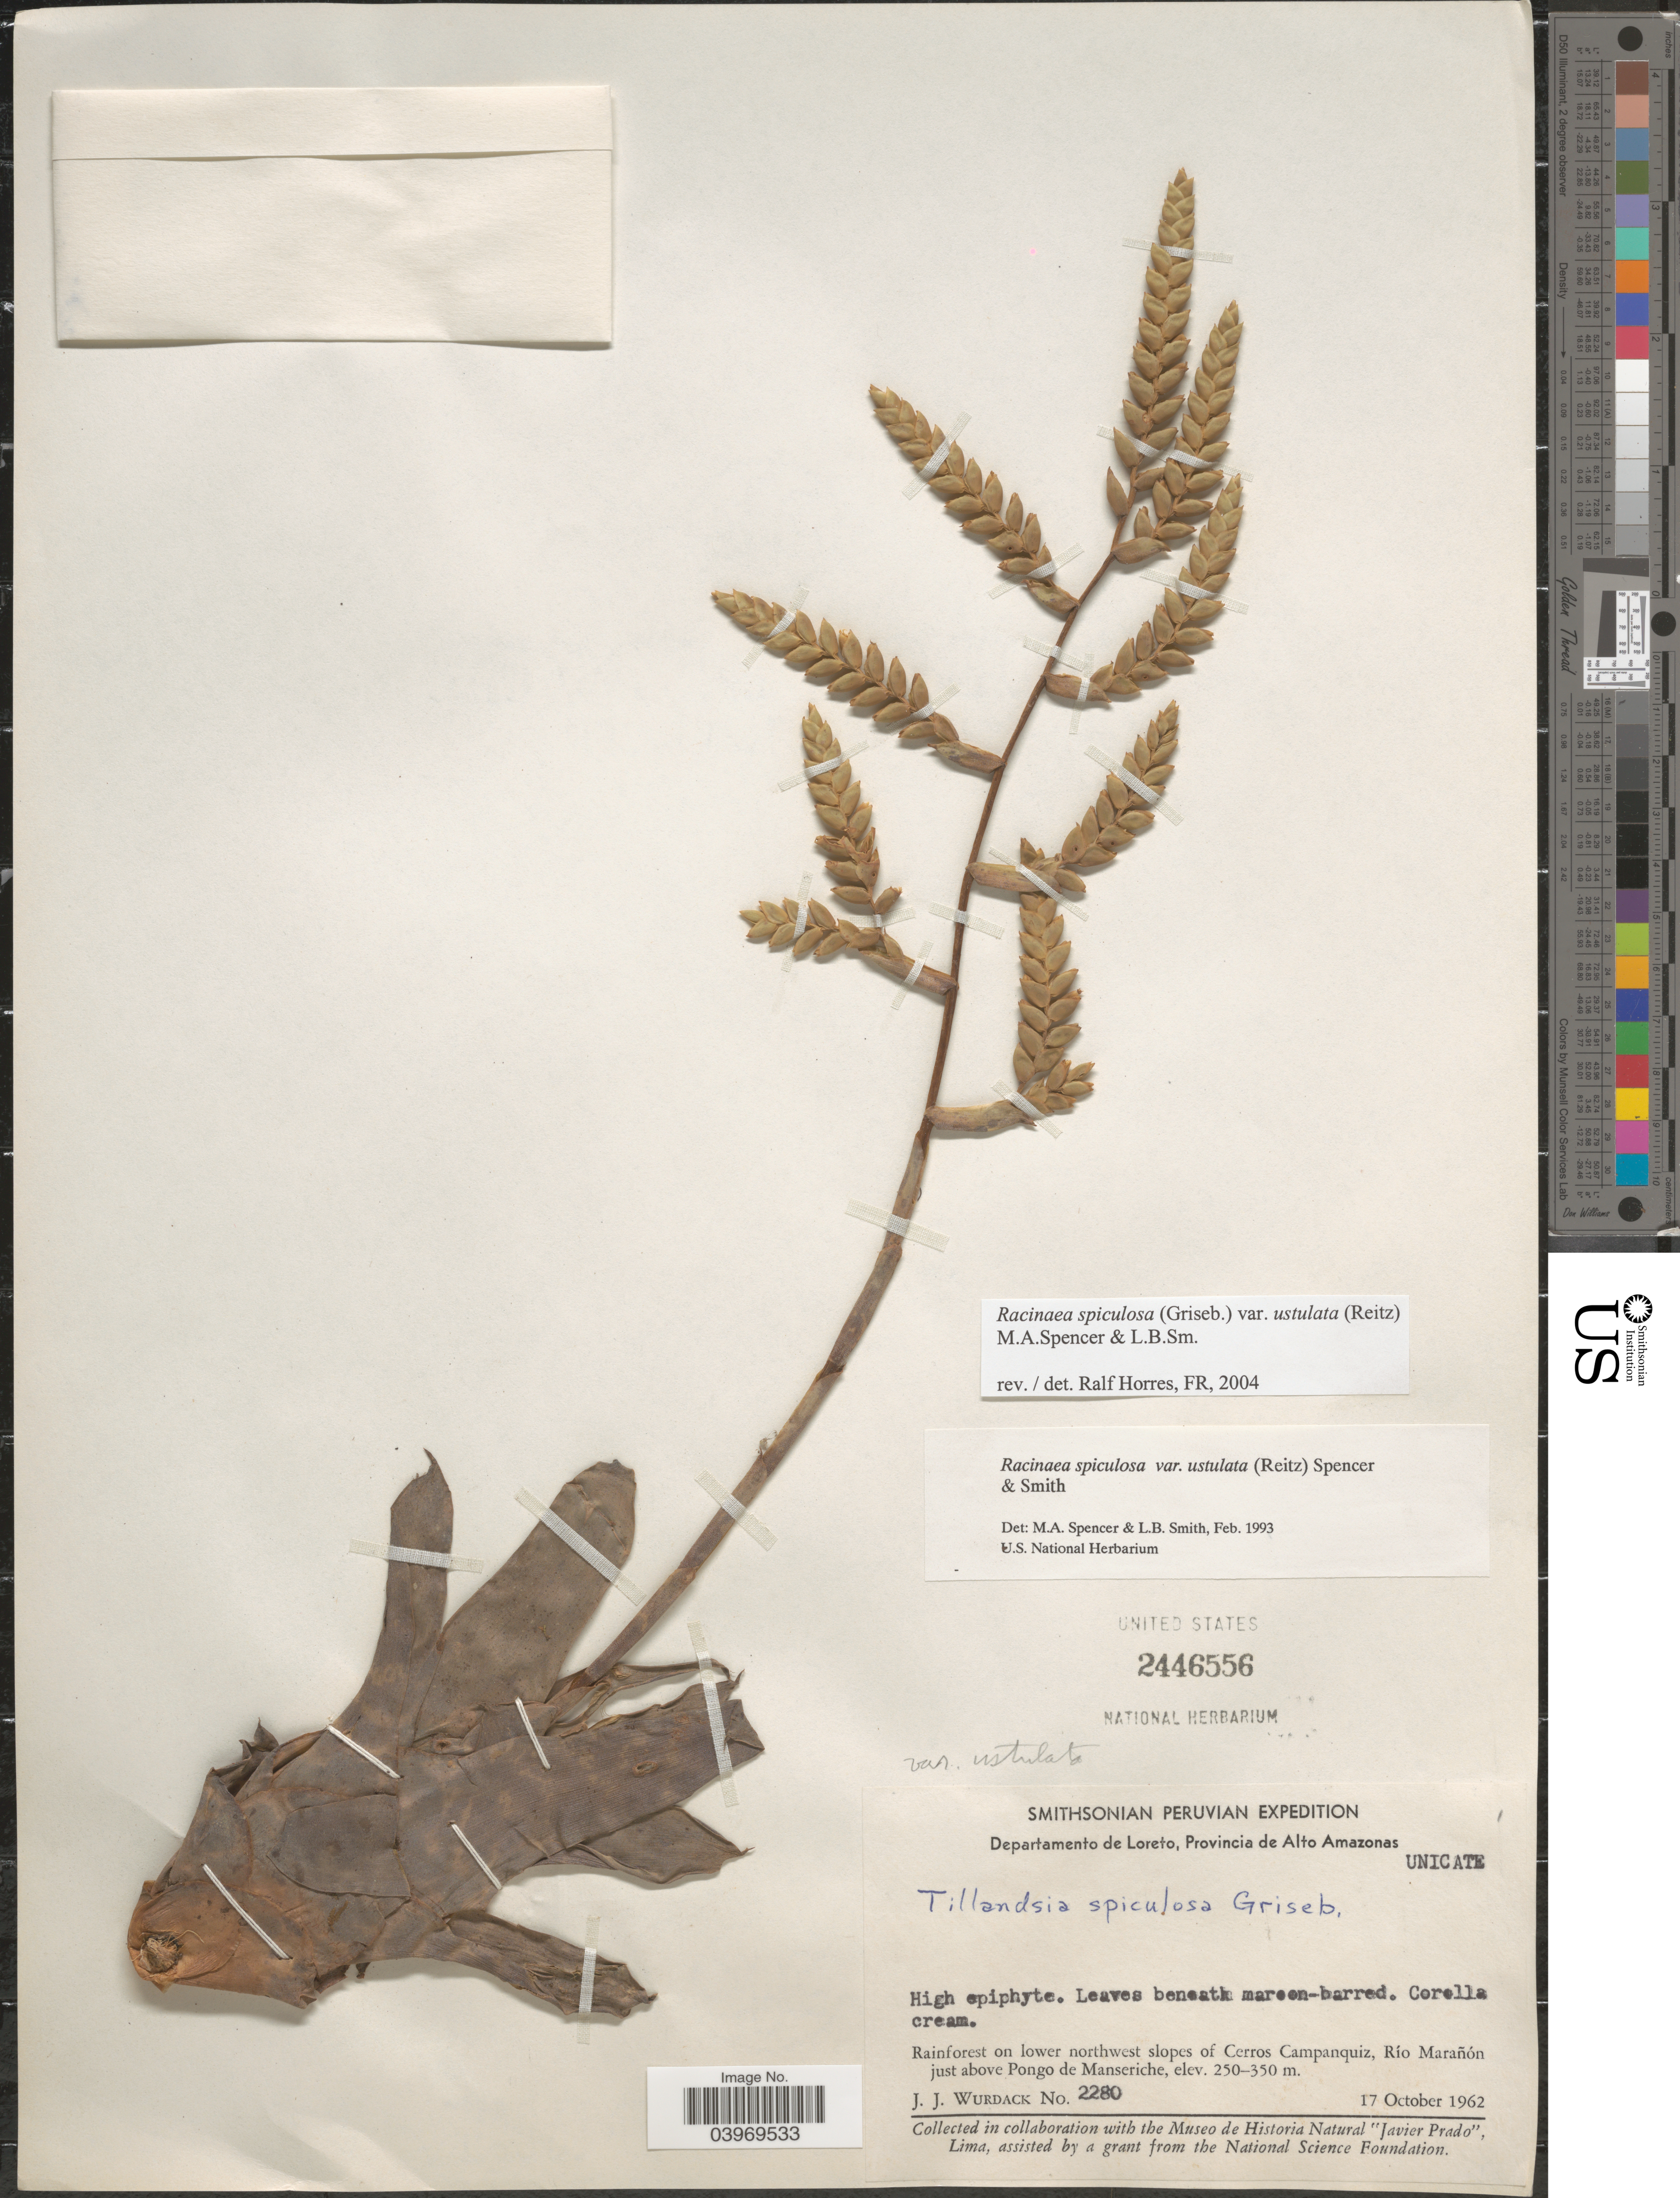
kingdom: Plantae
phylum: Tracheophyta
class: Liliopsida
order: Poales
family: Bromeliaceae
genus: Racinaea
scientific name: Racinaea spiculosa var. ustulata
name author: (Reitz) M.A. Spencer & L.B. Sm.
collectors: J. J. Wurdack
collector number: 2280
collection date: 1962-10-17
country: Peru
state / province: Loreto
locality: Departamento de Loreto, Provincia de Alto Amazonas. Rainforest on lower northwest slopes of Cerros Campanquiz, Río Marañón just above Pongo de Manseriche.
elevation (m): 250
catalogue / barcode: US 2446556